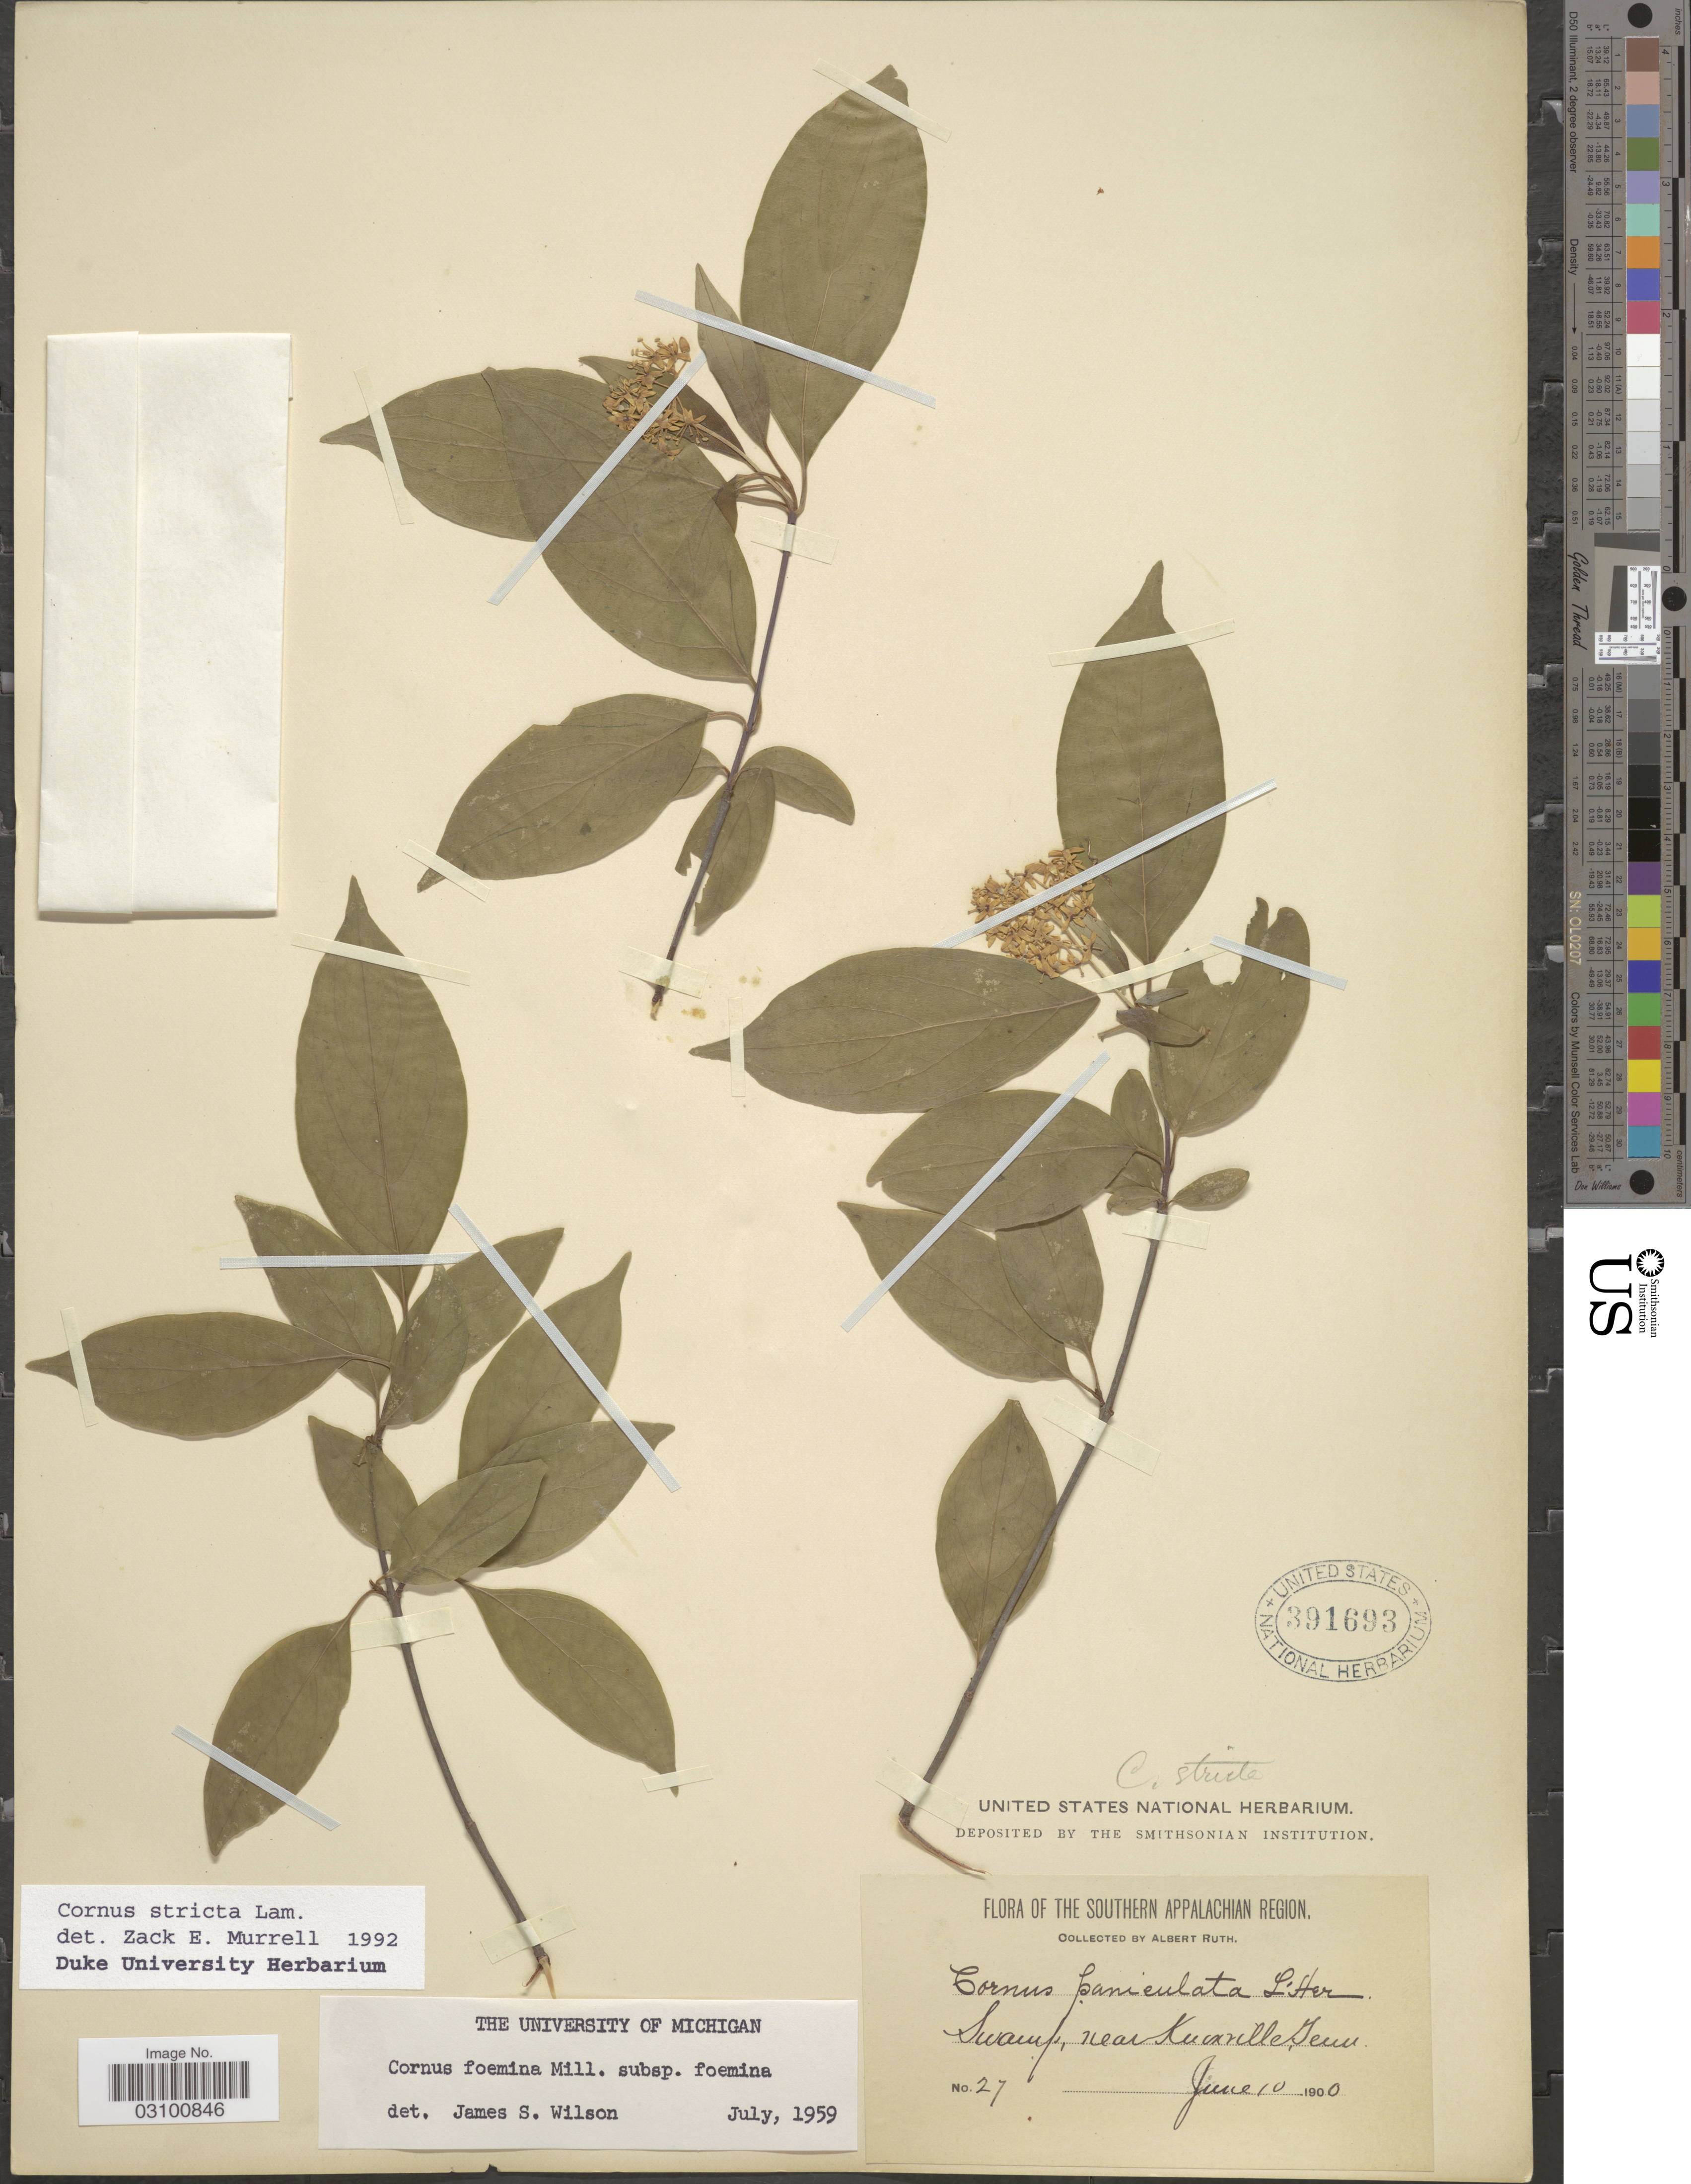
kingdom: Plantae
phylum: Tracheophyta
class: Magnoliopsida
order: Cornales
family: Cornaceae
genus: Cornus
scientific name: Cornus stricta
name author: Lam.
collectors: A. Ruth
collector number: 27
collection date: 1900-06-10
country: United States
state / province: Tennessee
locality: Southern Appalachian Region. Swamp, near Knoxville.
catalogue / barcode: US 391693